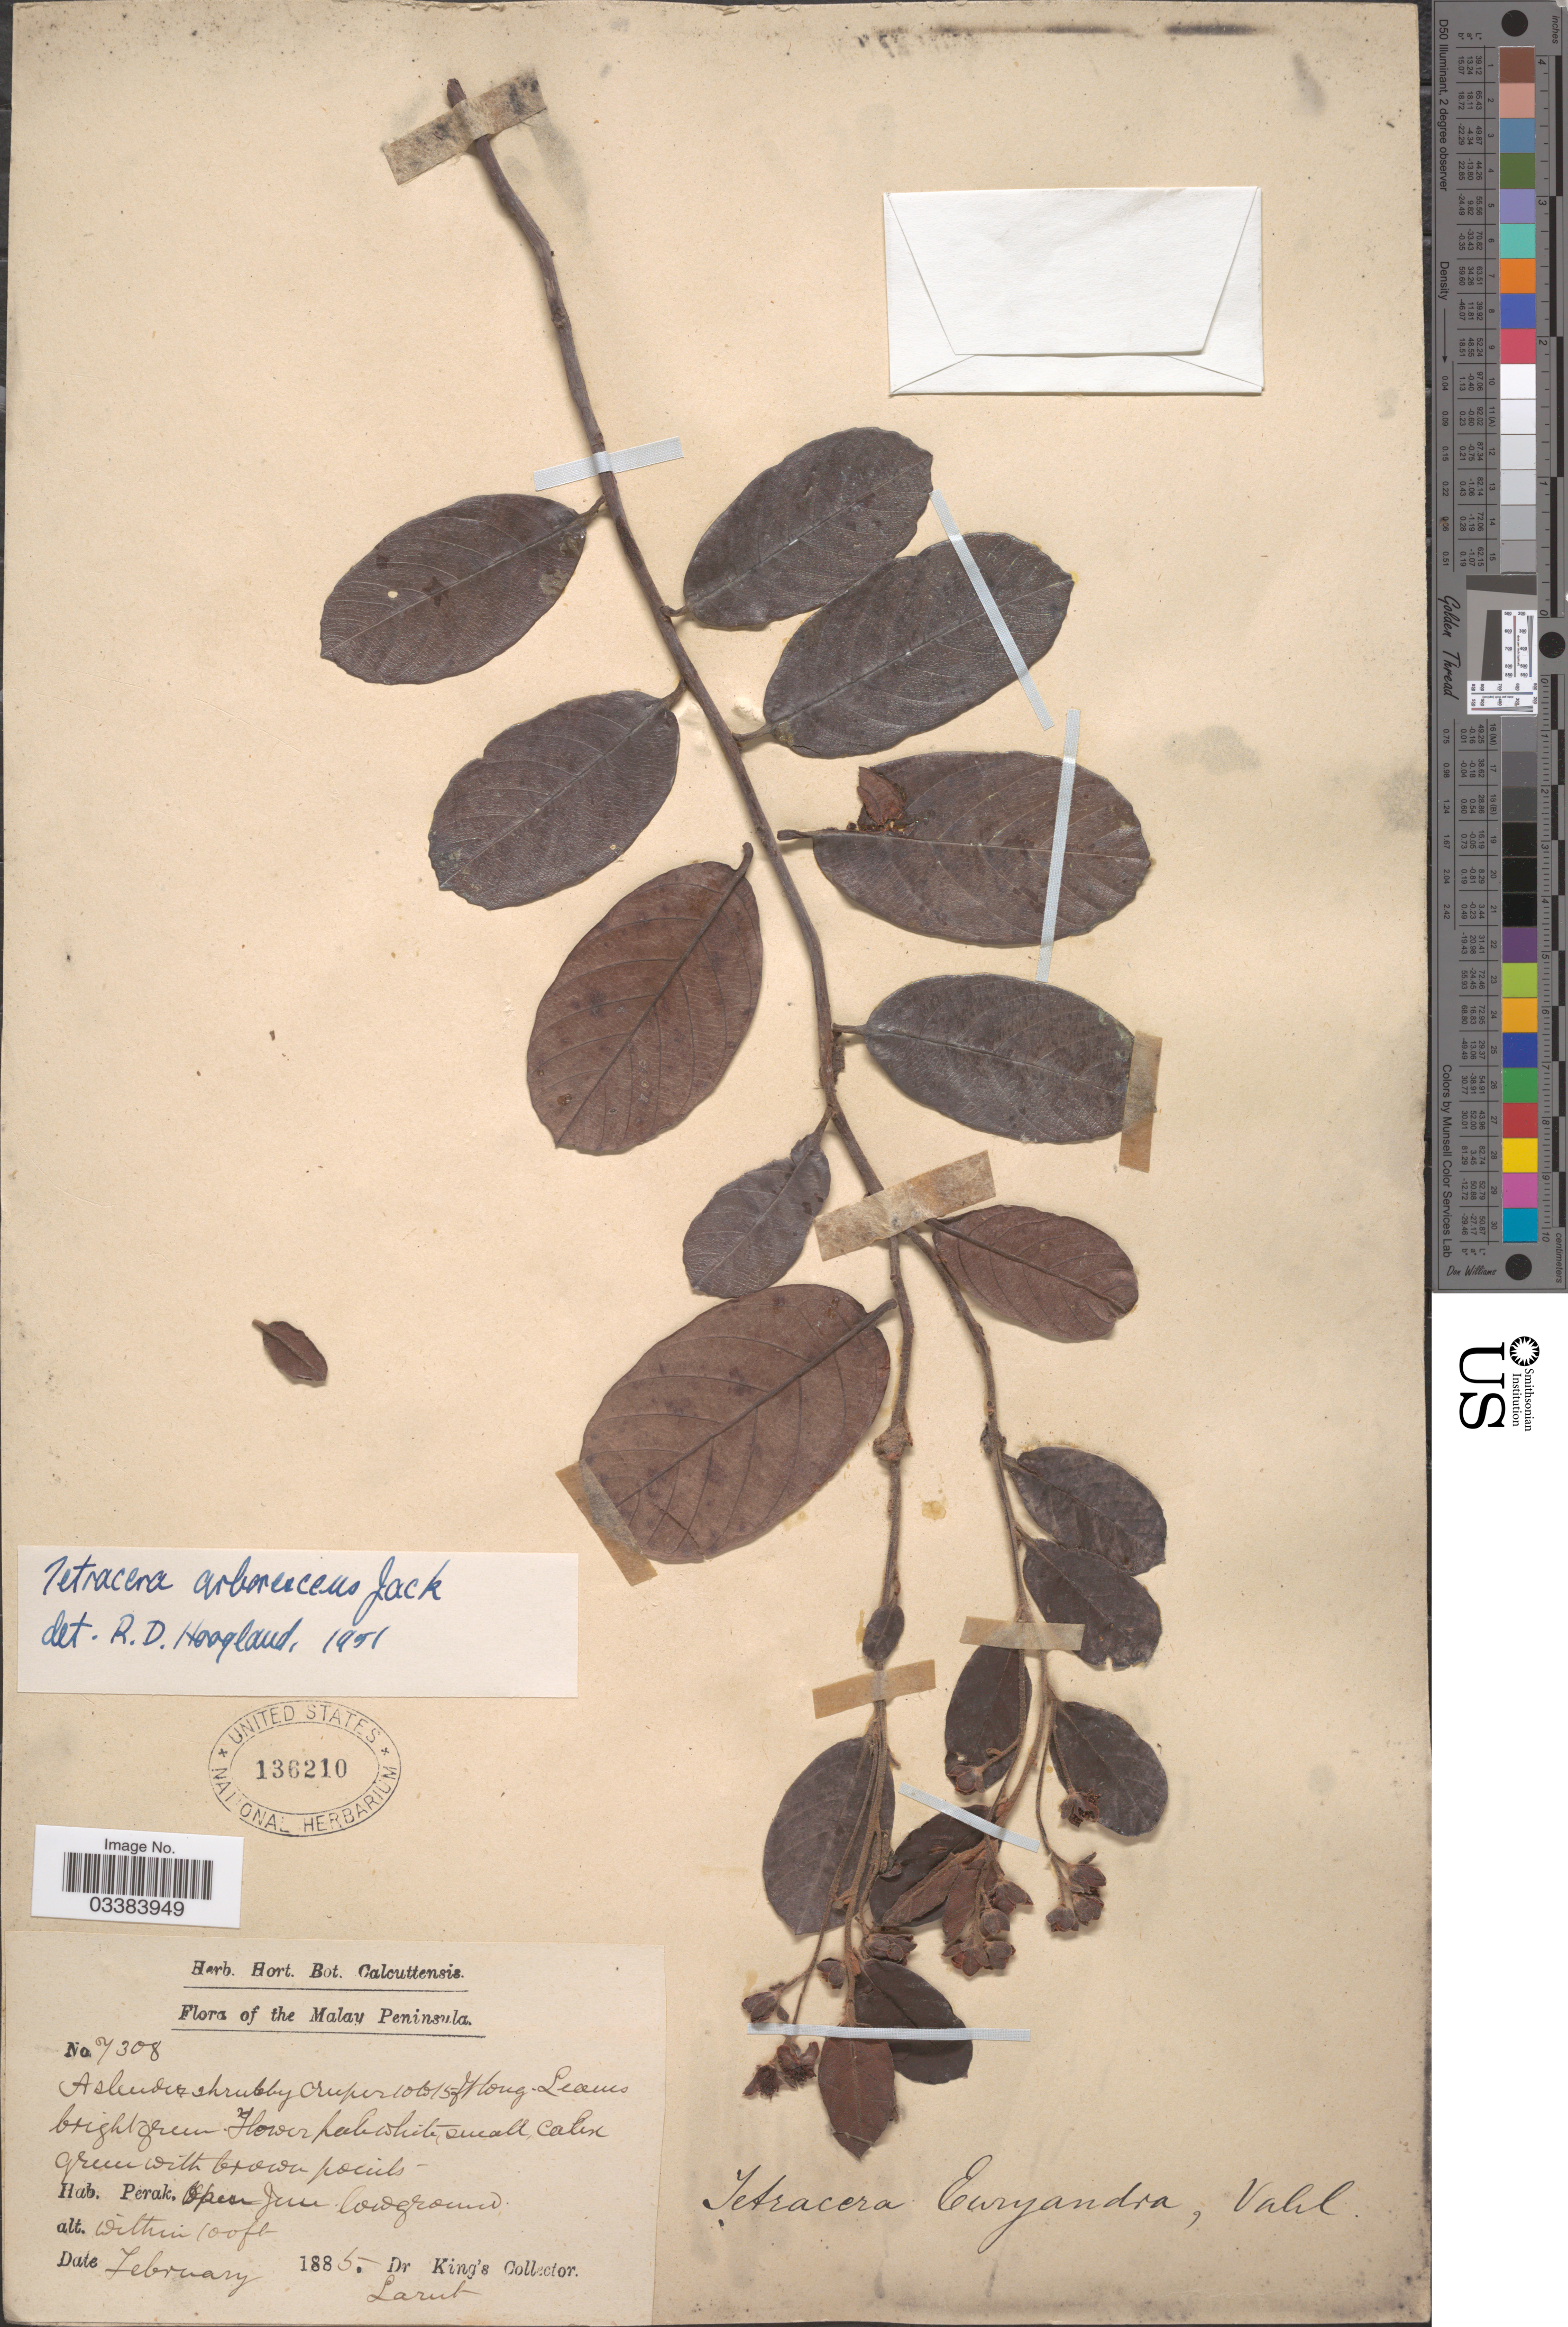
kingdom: Plantae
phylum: Tracheophyta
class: Magnoliopsida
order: Dilleniales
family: Dilleniaceae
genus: Tetracera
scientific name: Tetracera arborescens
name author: Jack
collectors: Dr. King's collector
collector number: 7308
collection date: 1885-02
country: Malaysia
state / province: Perak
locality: The Malay Peninsula. Larut.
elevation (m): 30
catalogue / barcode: US 136210